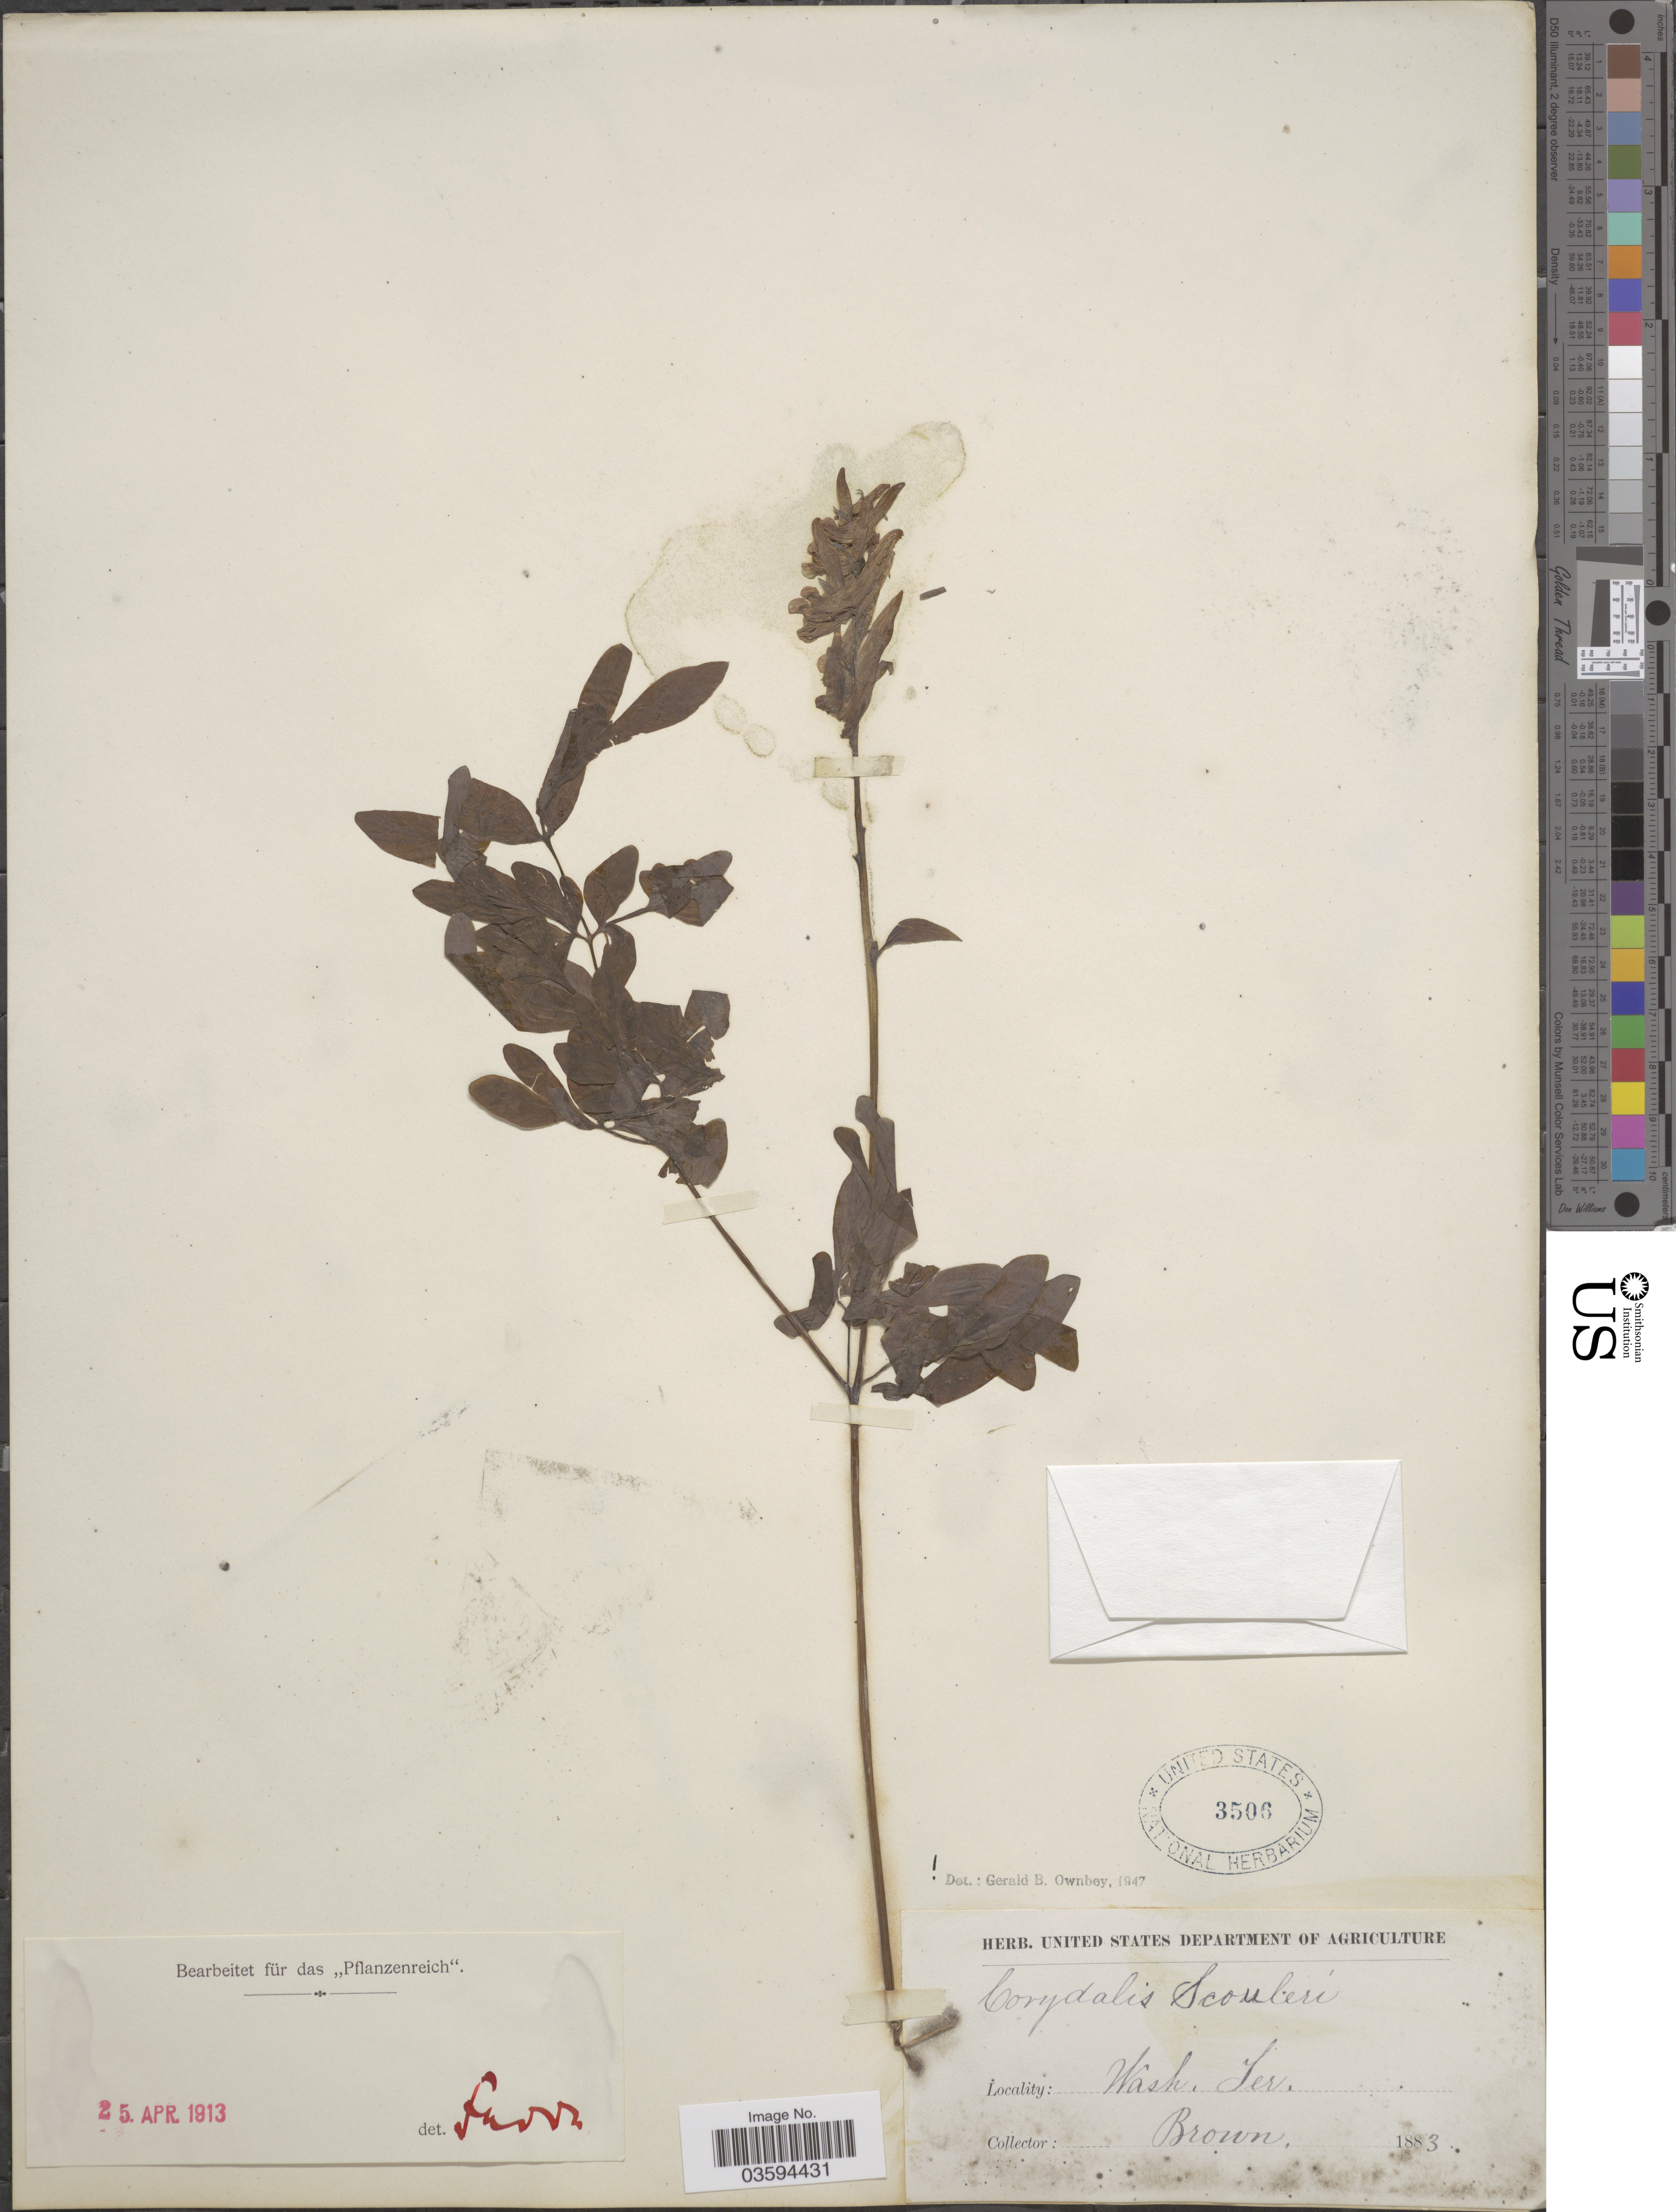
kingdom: Plantae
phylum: Tracheophyta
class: Magnoliopsida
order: Ranunculales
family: Papaveraceae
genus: Corydalis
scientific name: Corydalis scouleri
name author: Hook.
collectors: -- Brown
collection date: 1883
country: United States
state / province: Washington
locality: Wash. Ter.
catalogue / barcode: US 3506